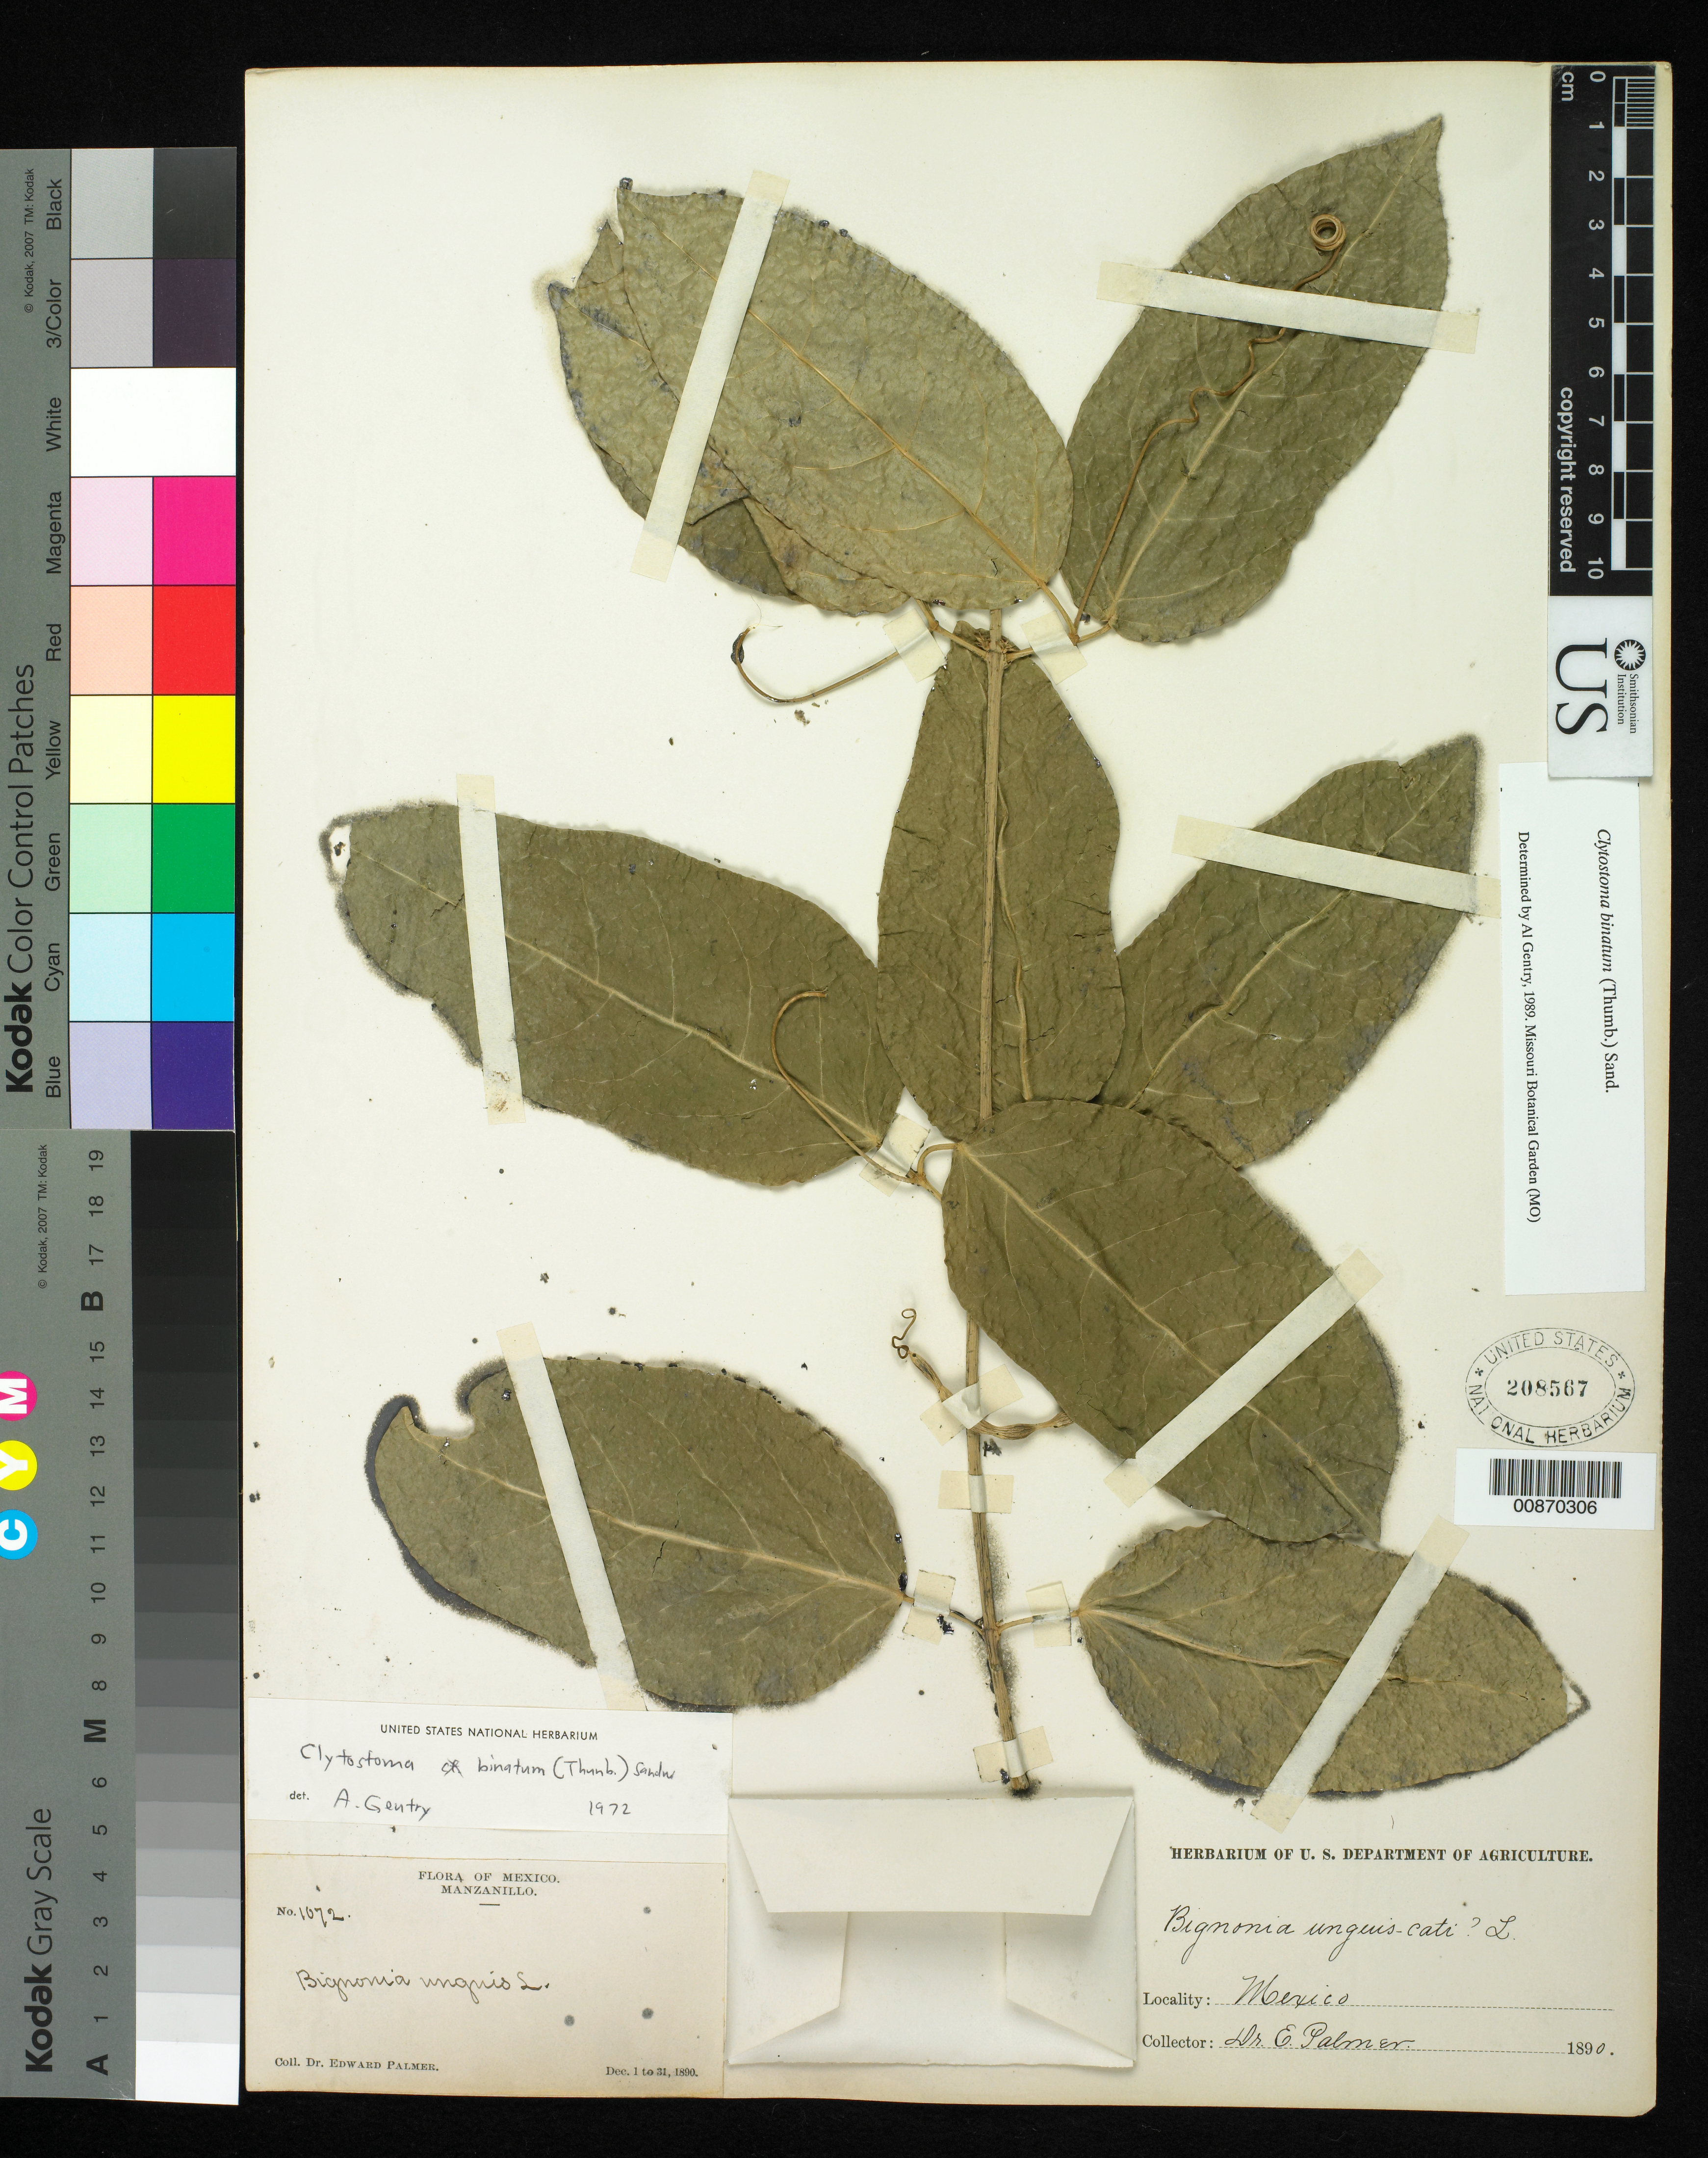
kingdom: Plantae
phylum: Tracheophyta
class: Magnoliopsida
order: Lamiales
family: Bignoniaceae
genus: Bignonia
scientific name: Bignonia binata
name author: Thunb.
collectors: E. Palmer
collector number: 1072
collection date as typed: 01 Dec 1890 to 31 Dec 1890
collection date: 1890-12-01/1890-12-31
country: Mexico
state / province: Colima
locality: Manzanillo, Colima.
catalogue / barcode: US 208567